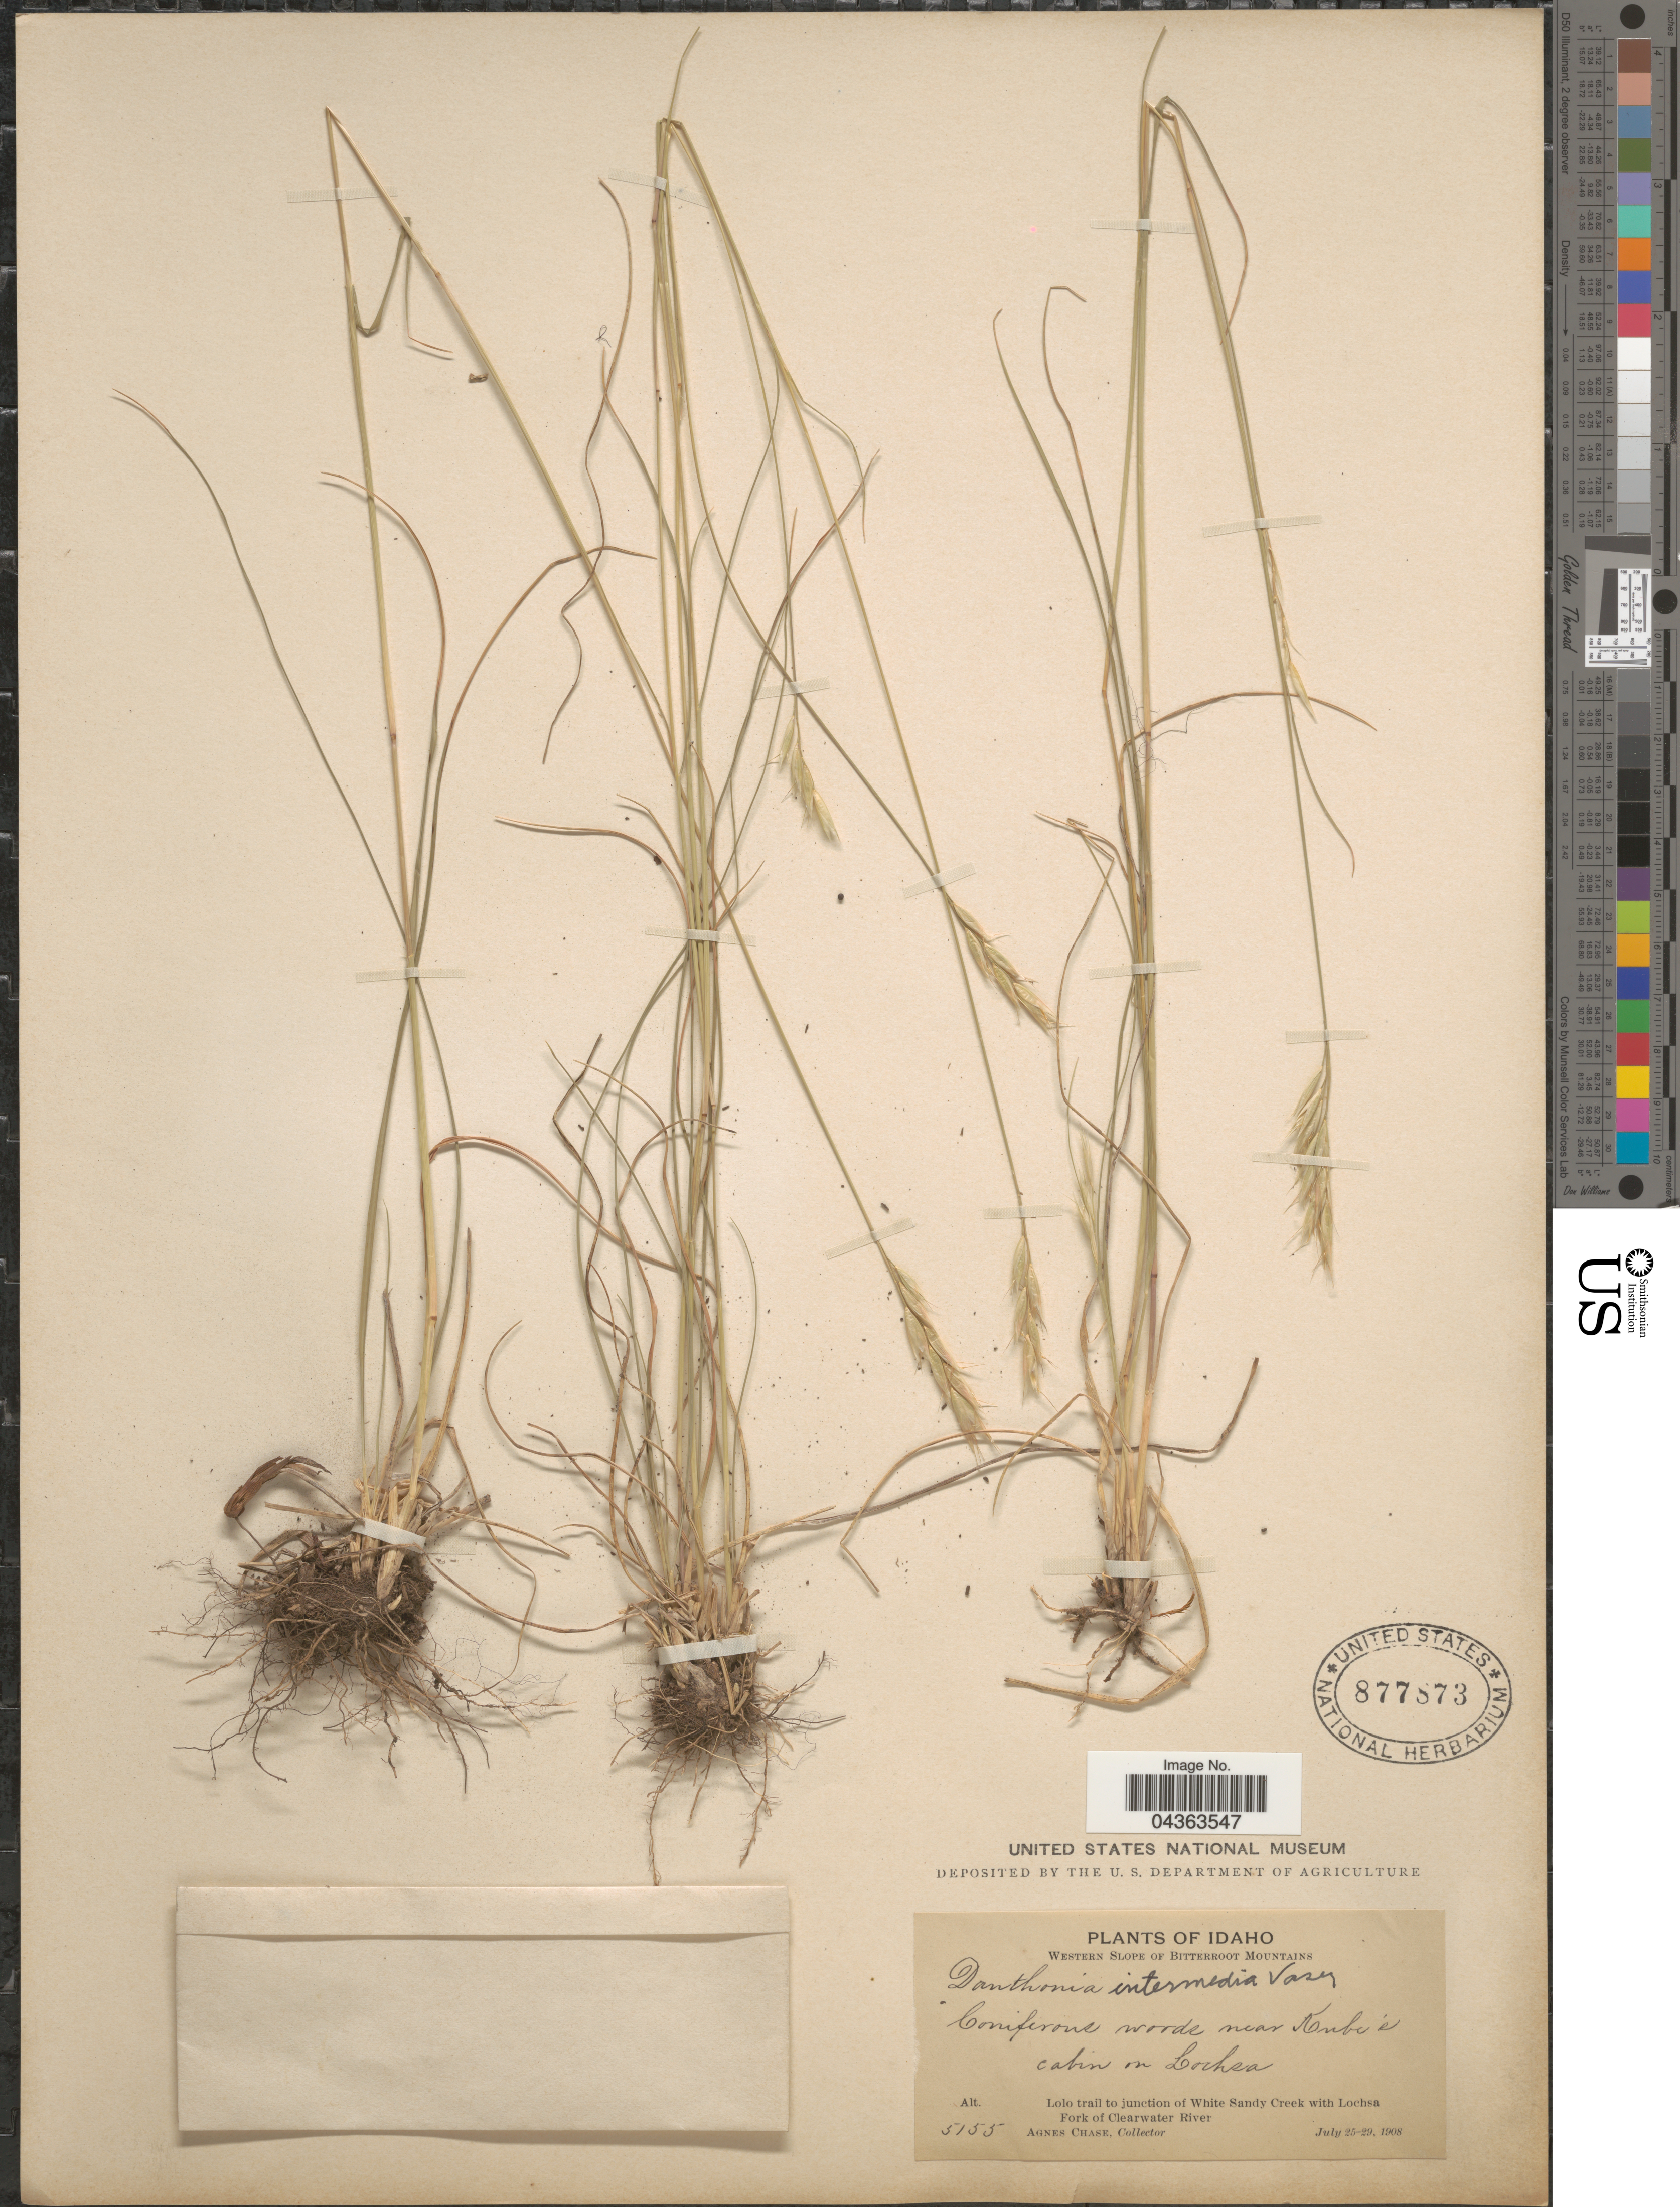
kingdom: Plantae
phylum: Tracheophyta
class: Liliopsida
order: Poales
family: Poaceae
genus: Danthonia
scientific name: Danthonia intermedia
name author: Vasey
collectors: A. Chase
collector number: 5155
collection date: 1908-07-25/1908-07-29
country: United States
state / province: Idaho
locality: Western slope of Bitterroot Mountains. Coniferous woods near Kubi's cabin on Lochsa. Lolo trail to junction of White Sandy Creek with Lochsa Fork of Clearwater River.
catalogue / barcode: US 877873